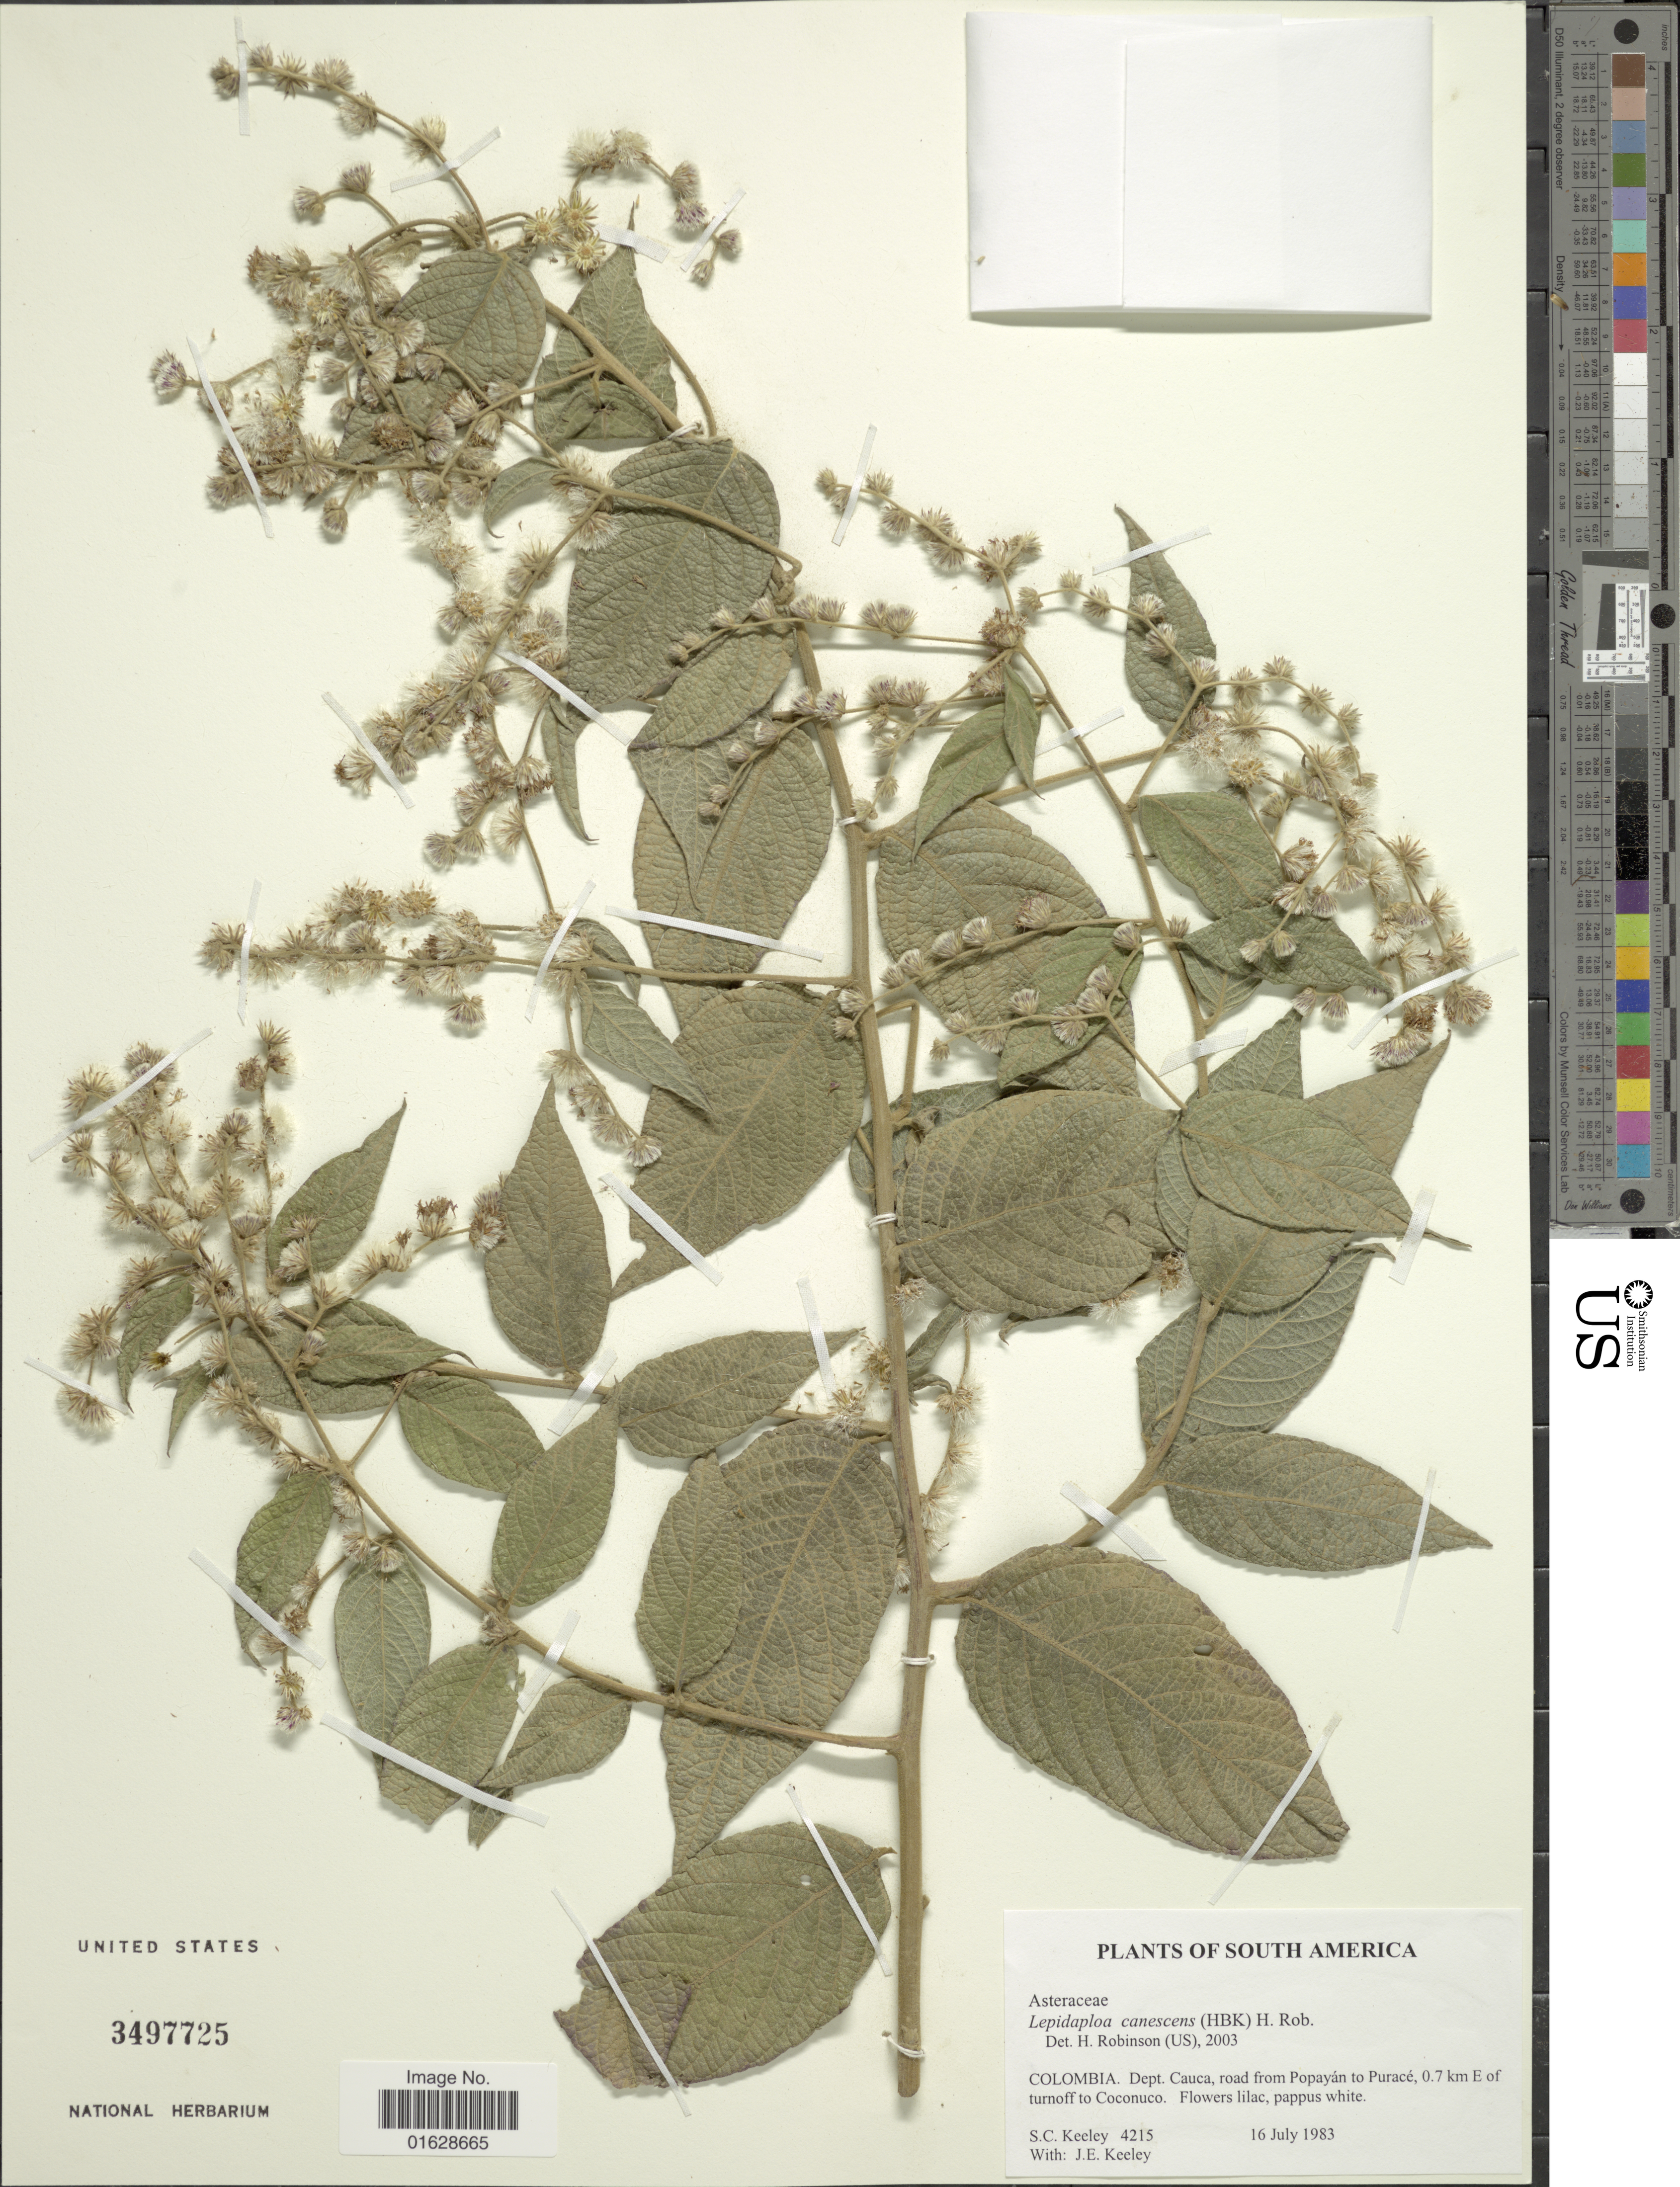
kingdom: Plantae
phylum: Tracheophyta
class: Magnoliopsida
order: Asterales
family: Asteraceae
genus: Lepidaploa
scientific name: Lepidaploa canescens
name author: (Kunth) H. Rob.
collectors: S. C. Keeley & J. E. Keeley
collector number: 4215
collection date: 1983-07-26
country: Colombia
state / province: Cauca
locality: Colombia. Dept. Cauca, road from Popayan to Purace, 0.7 km E of turnoff to Coconuco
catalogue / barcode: US 3497725